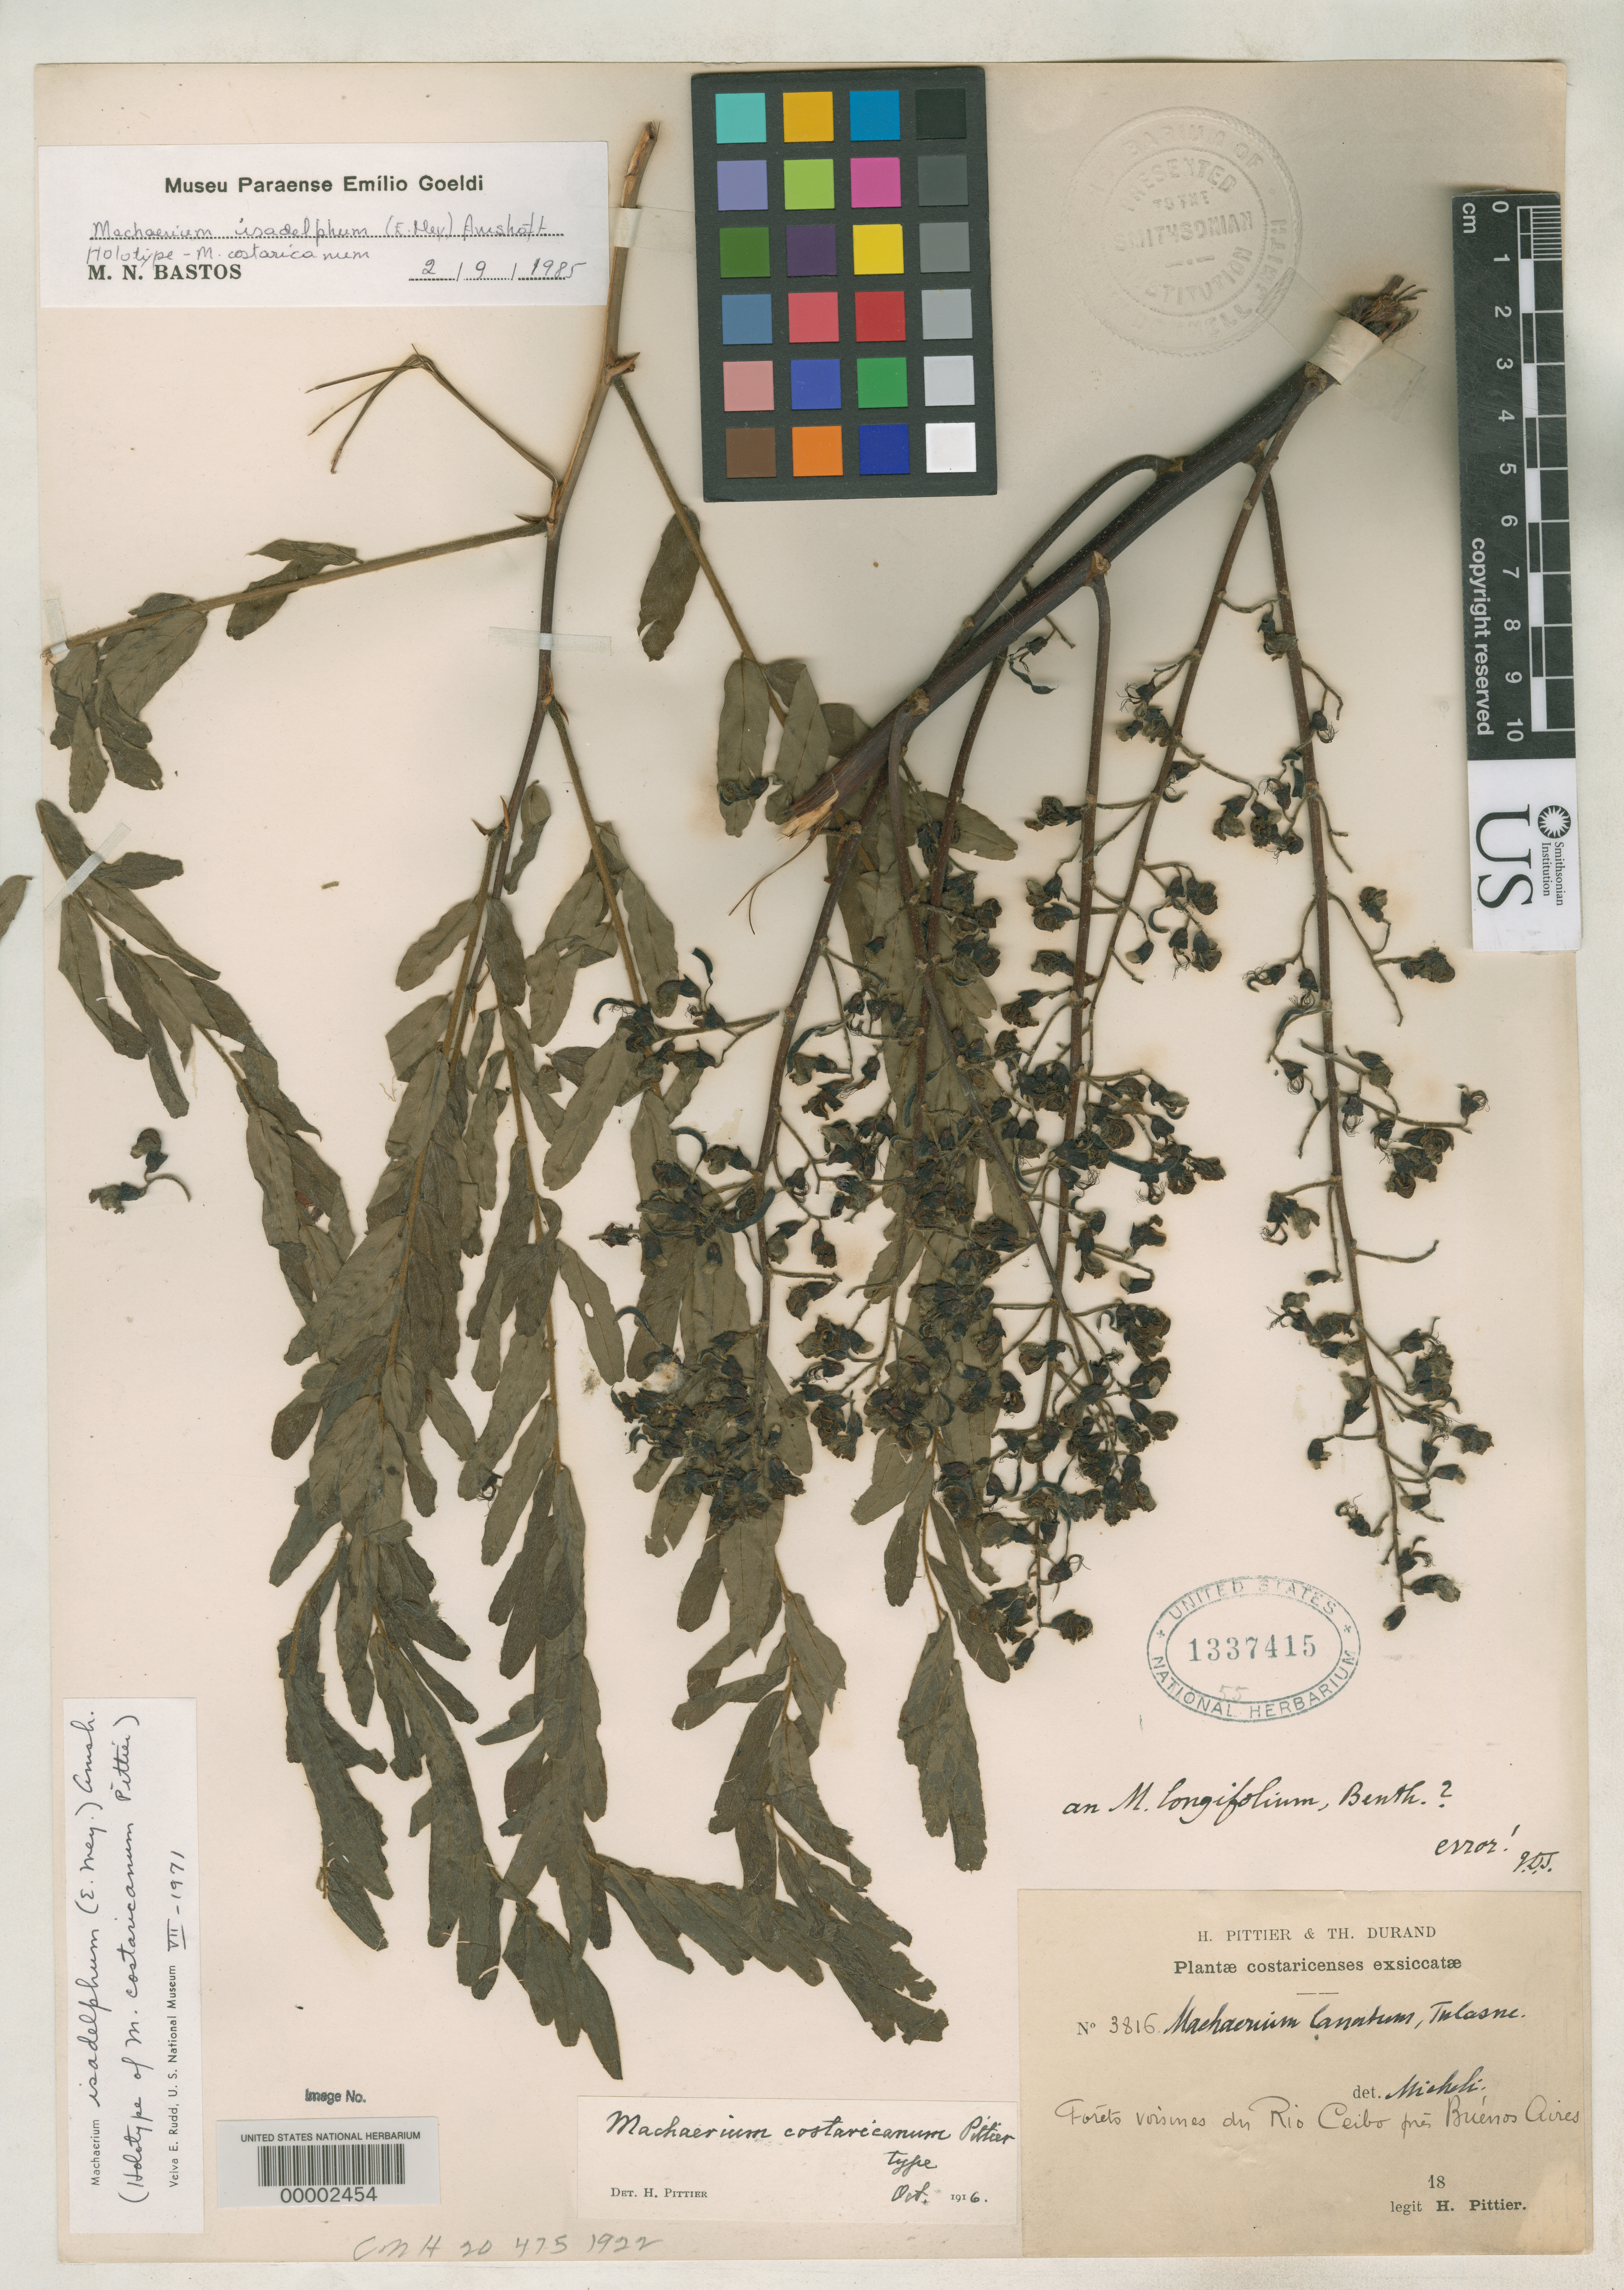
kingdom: Plantae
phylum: Tracheophyta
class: Magnoliopsida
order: Fabales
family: Fabaceae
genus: Machaerium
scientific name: Machaerium costaricanum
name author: Pittier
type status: Holotype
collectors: H. F. Pittier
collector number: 3816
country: Costa Rica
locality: Rio Ceibo, Buenos Aires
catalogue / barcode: US 1337415